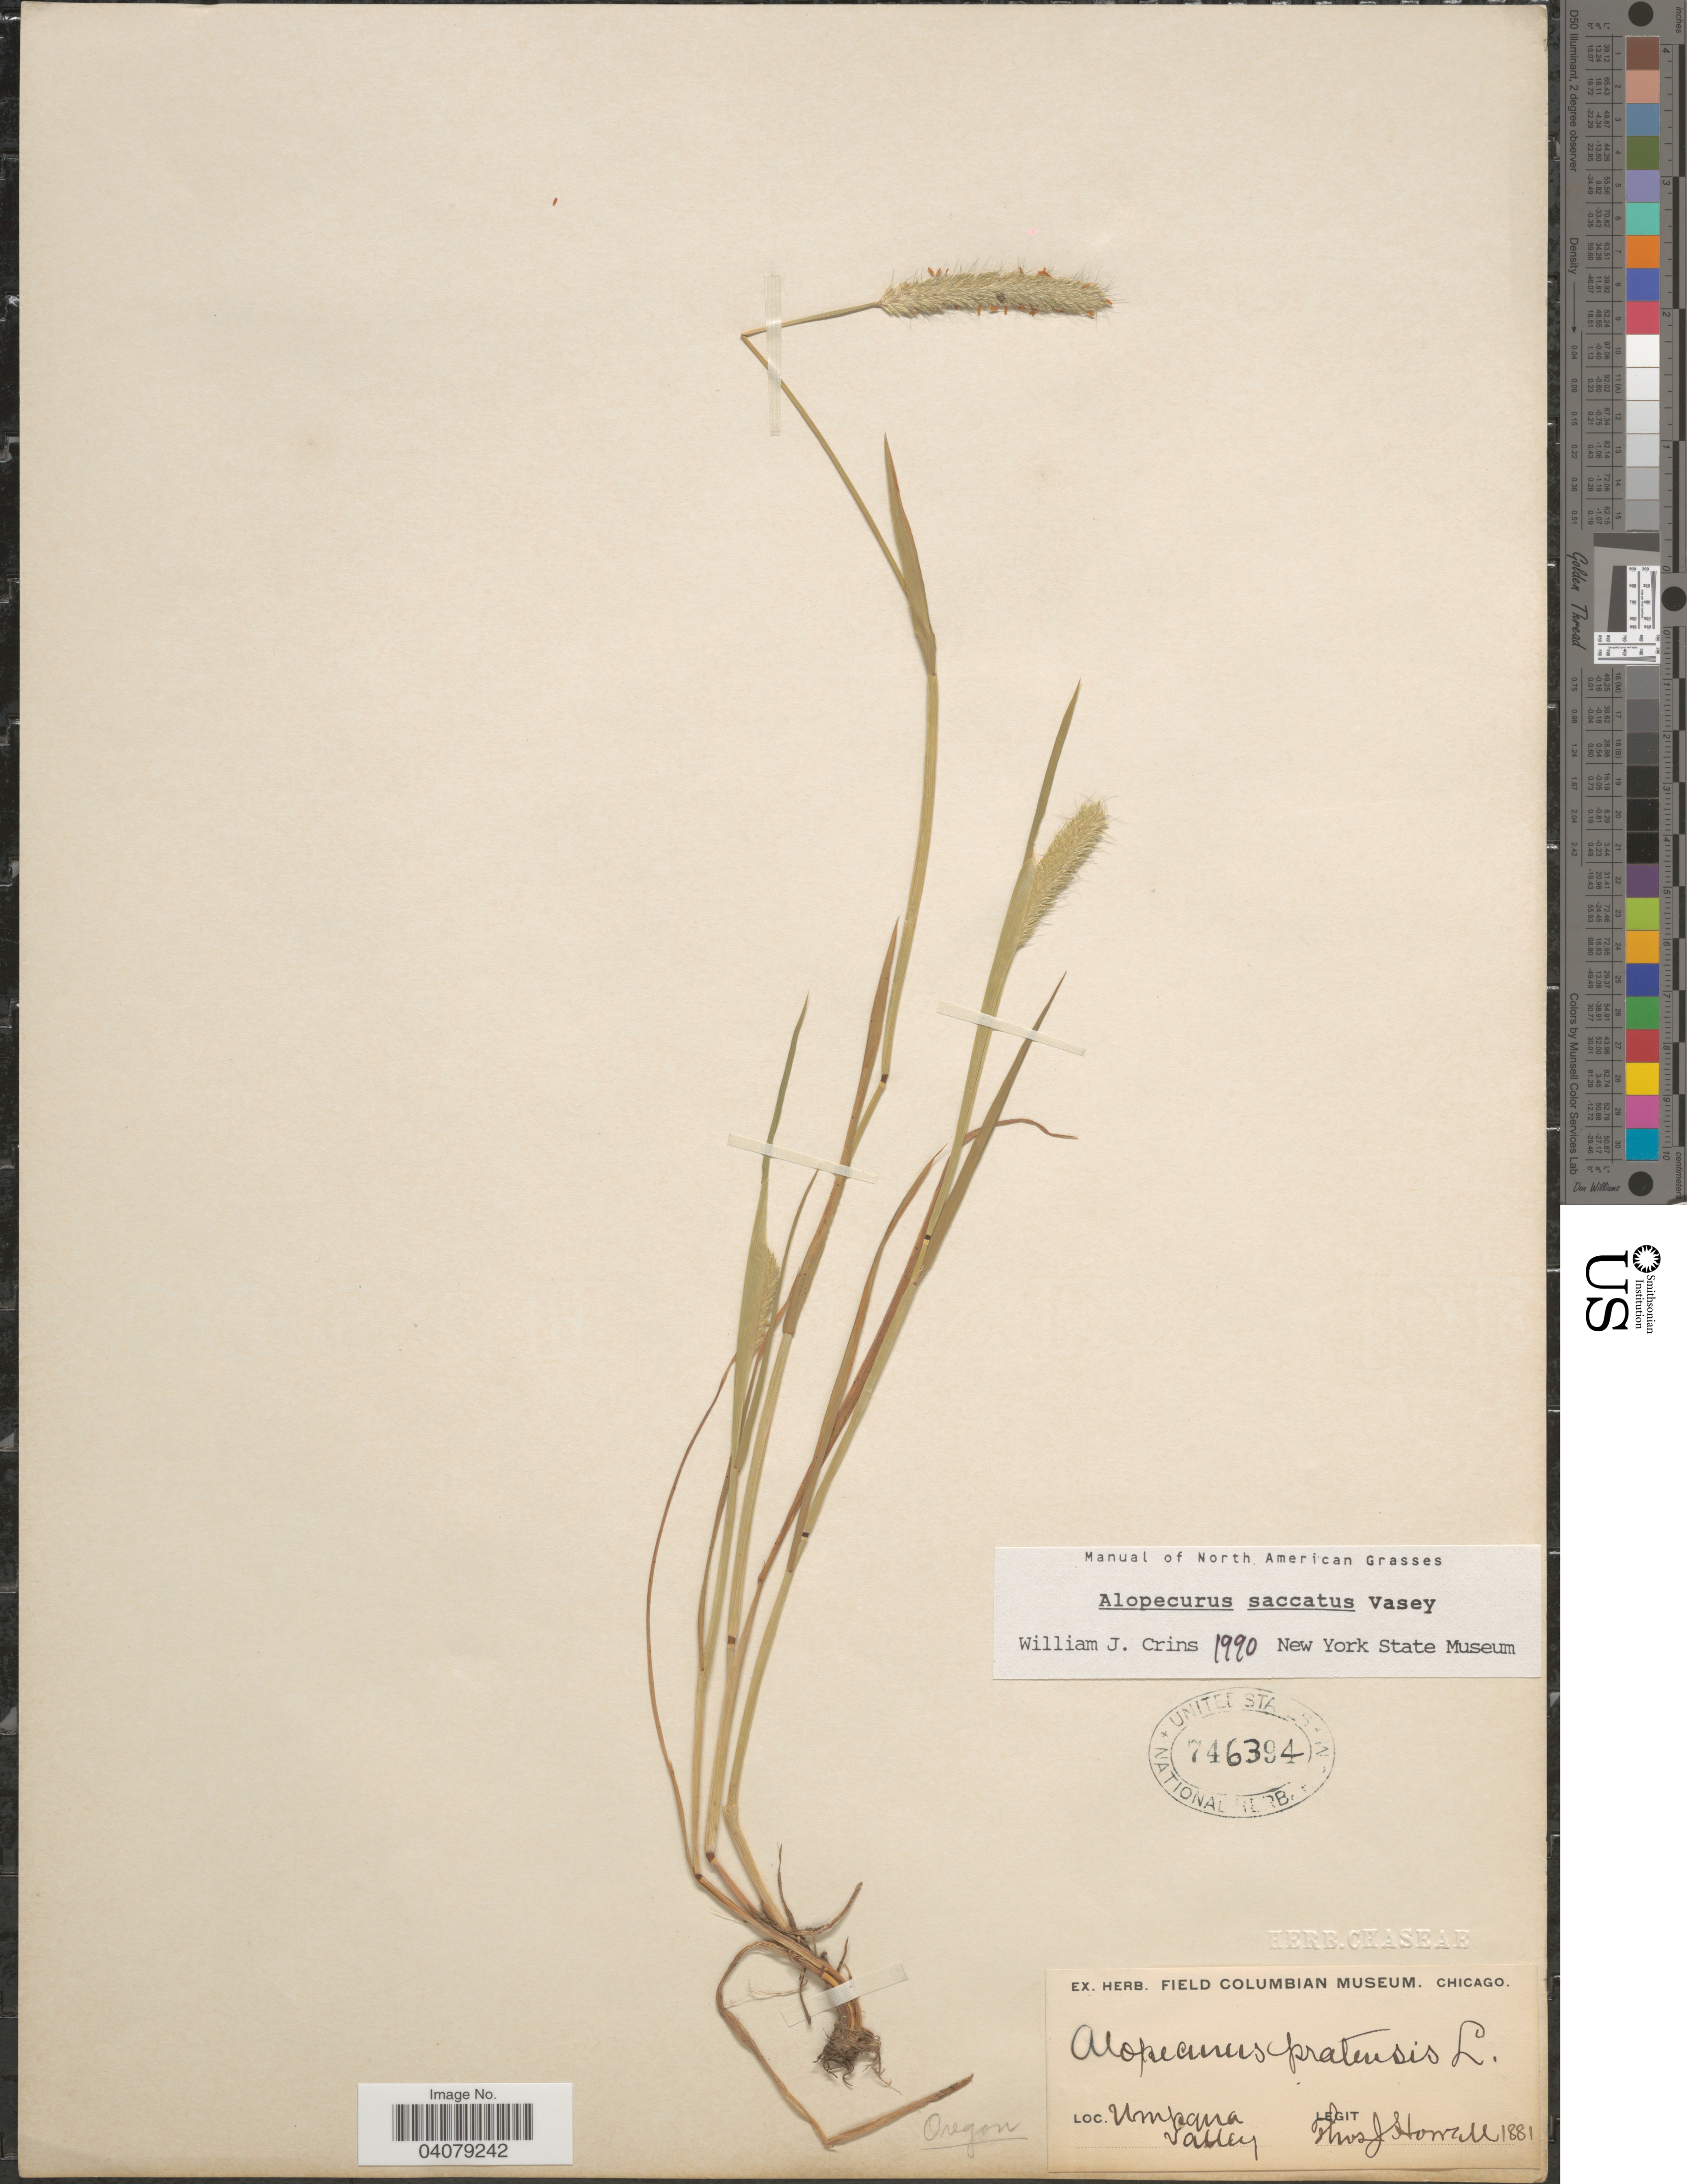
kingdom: Plantae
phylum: Tracheophyta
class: Liliopsida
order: Poales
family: Poaceae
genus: Alopecurus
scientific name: Alopecurus saccatus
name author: Vasey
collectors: T. J. Howell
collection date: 1881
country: United States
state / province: Oregon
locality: Umpana Valley.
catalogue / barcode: US 746394